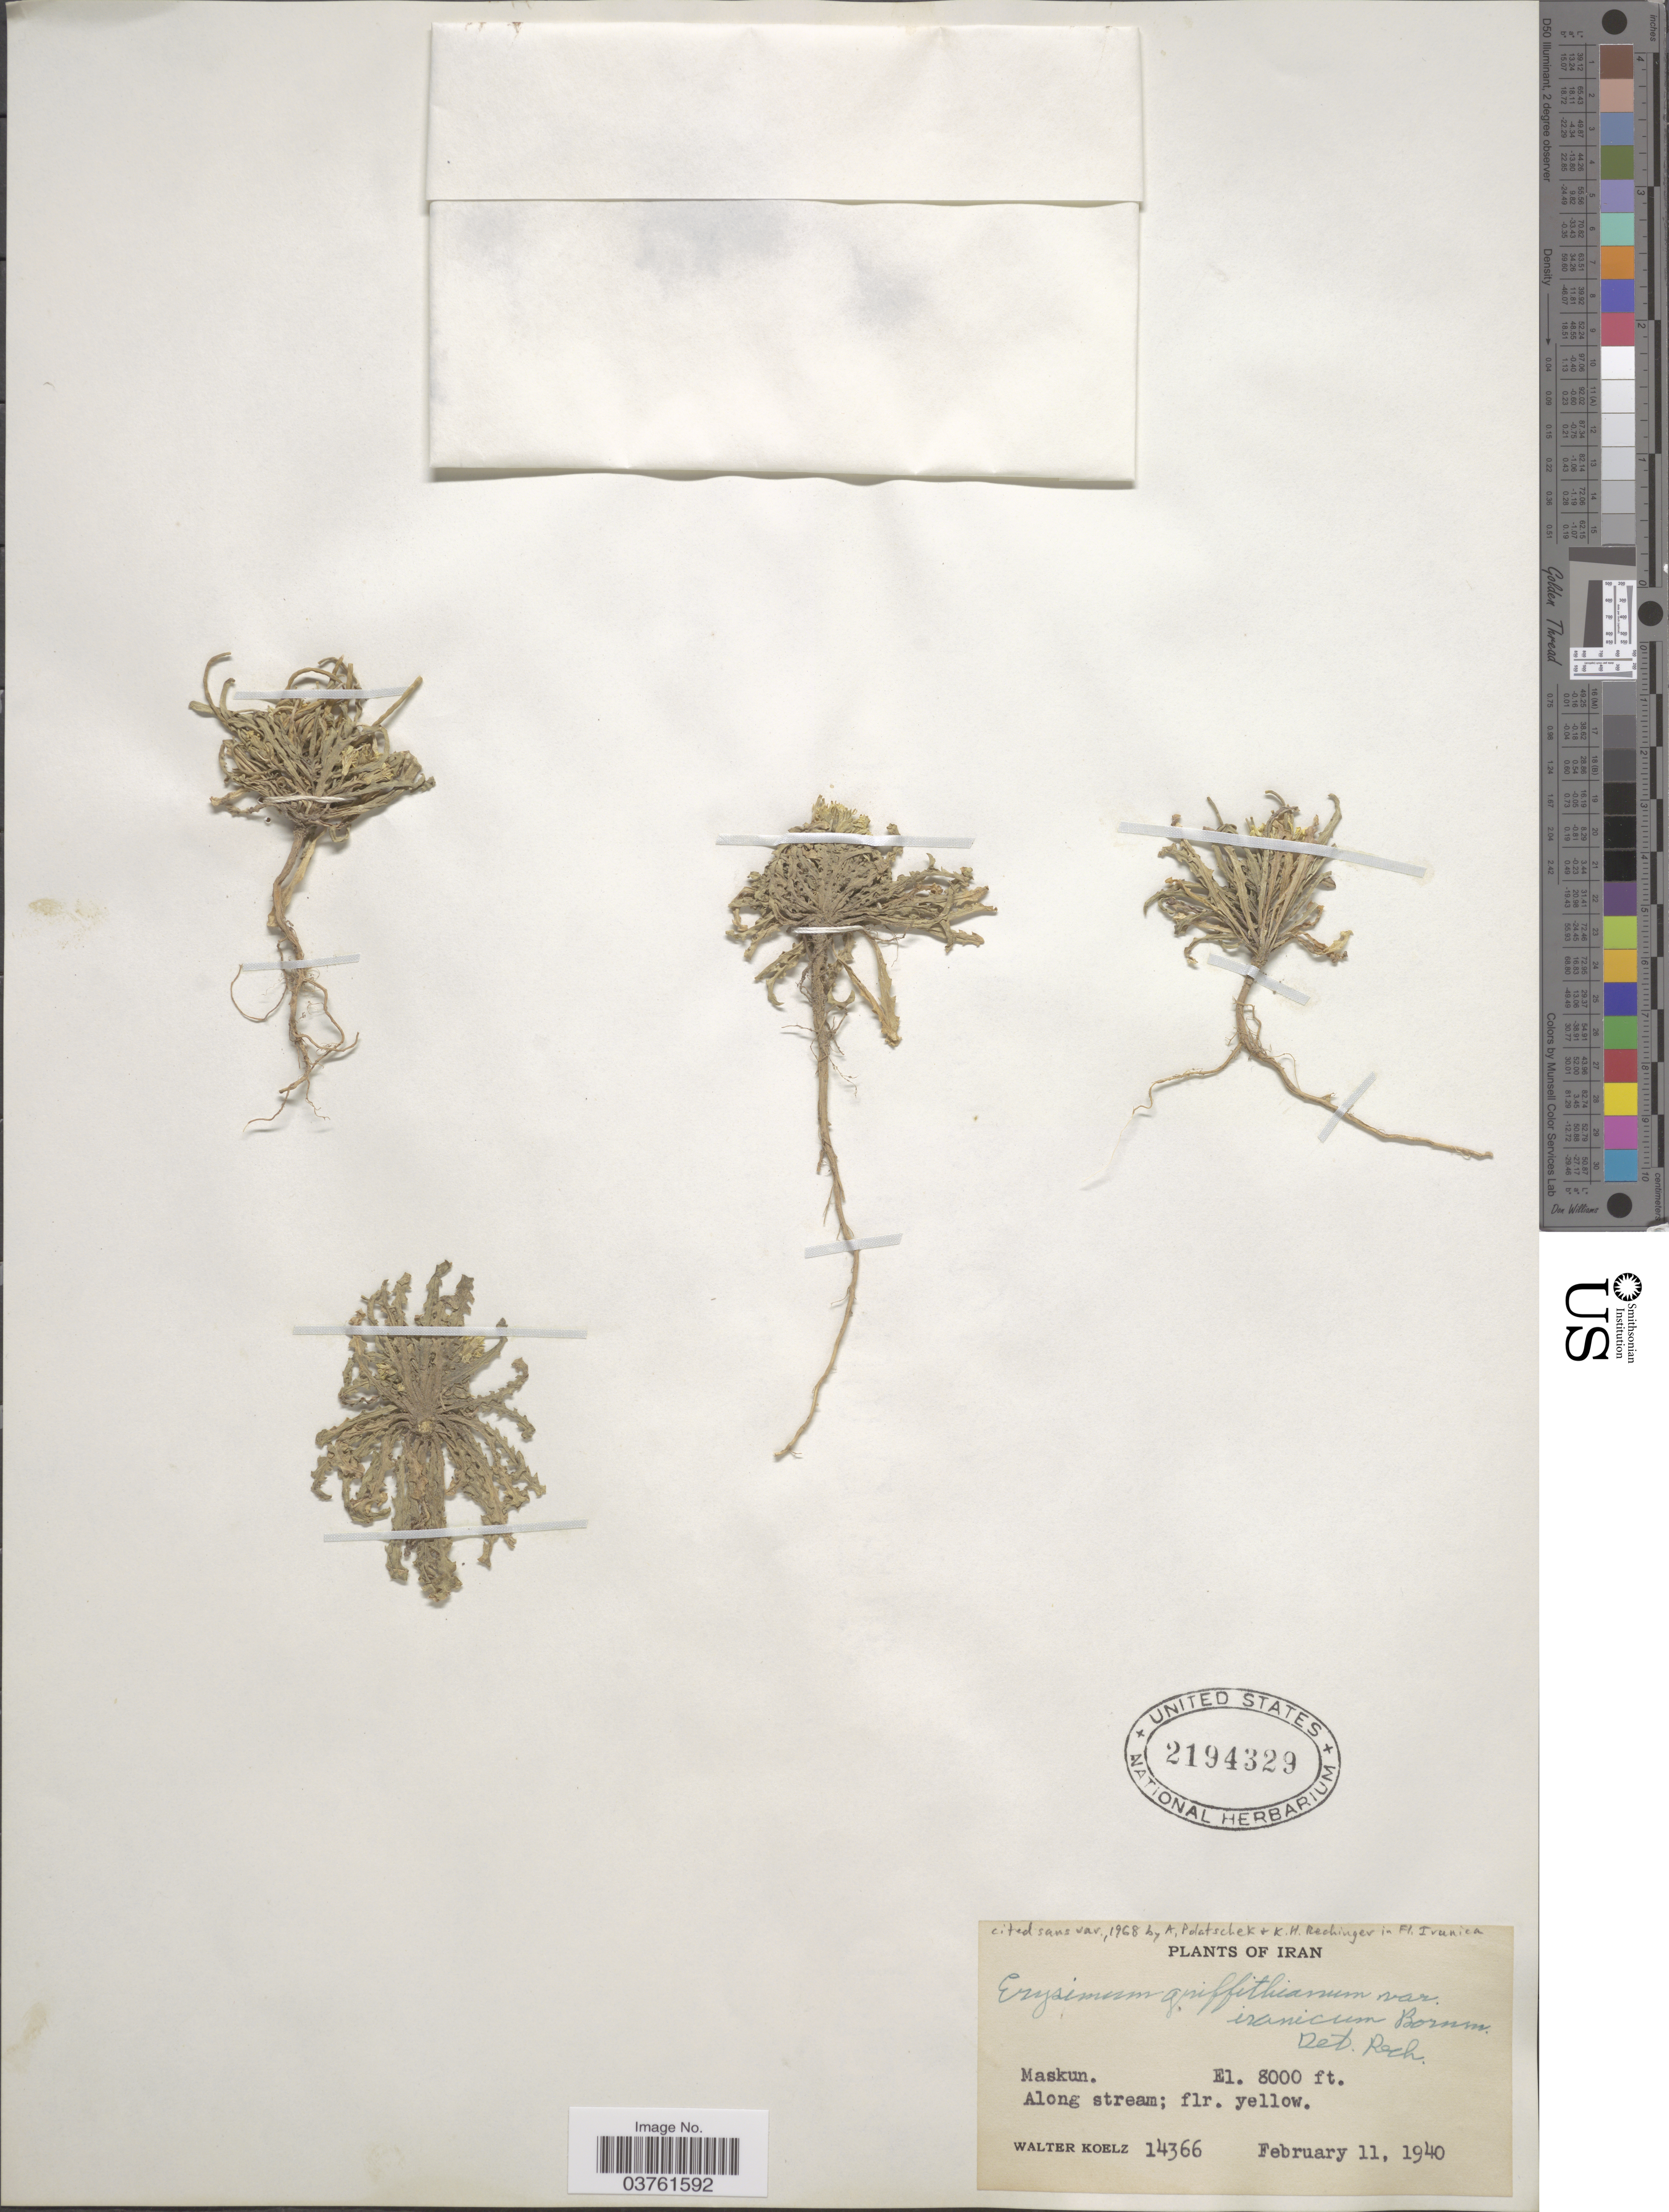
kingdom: Plantae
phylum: Tracheophyta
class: Magnoliopsida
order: Brassicales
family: Brassicaceae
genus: Erysimum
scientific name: Erysimum griffithianum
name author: Boiss.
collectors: W. N. Koelz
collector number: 14366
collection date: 1940-02-11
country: Iran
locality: Maskun.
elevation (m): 2438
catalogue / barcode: US 2194329